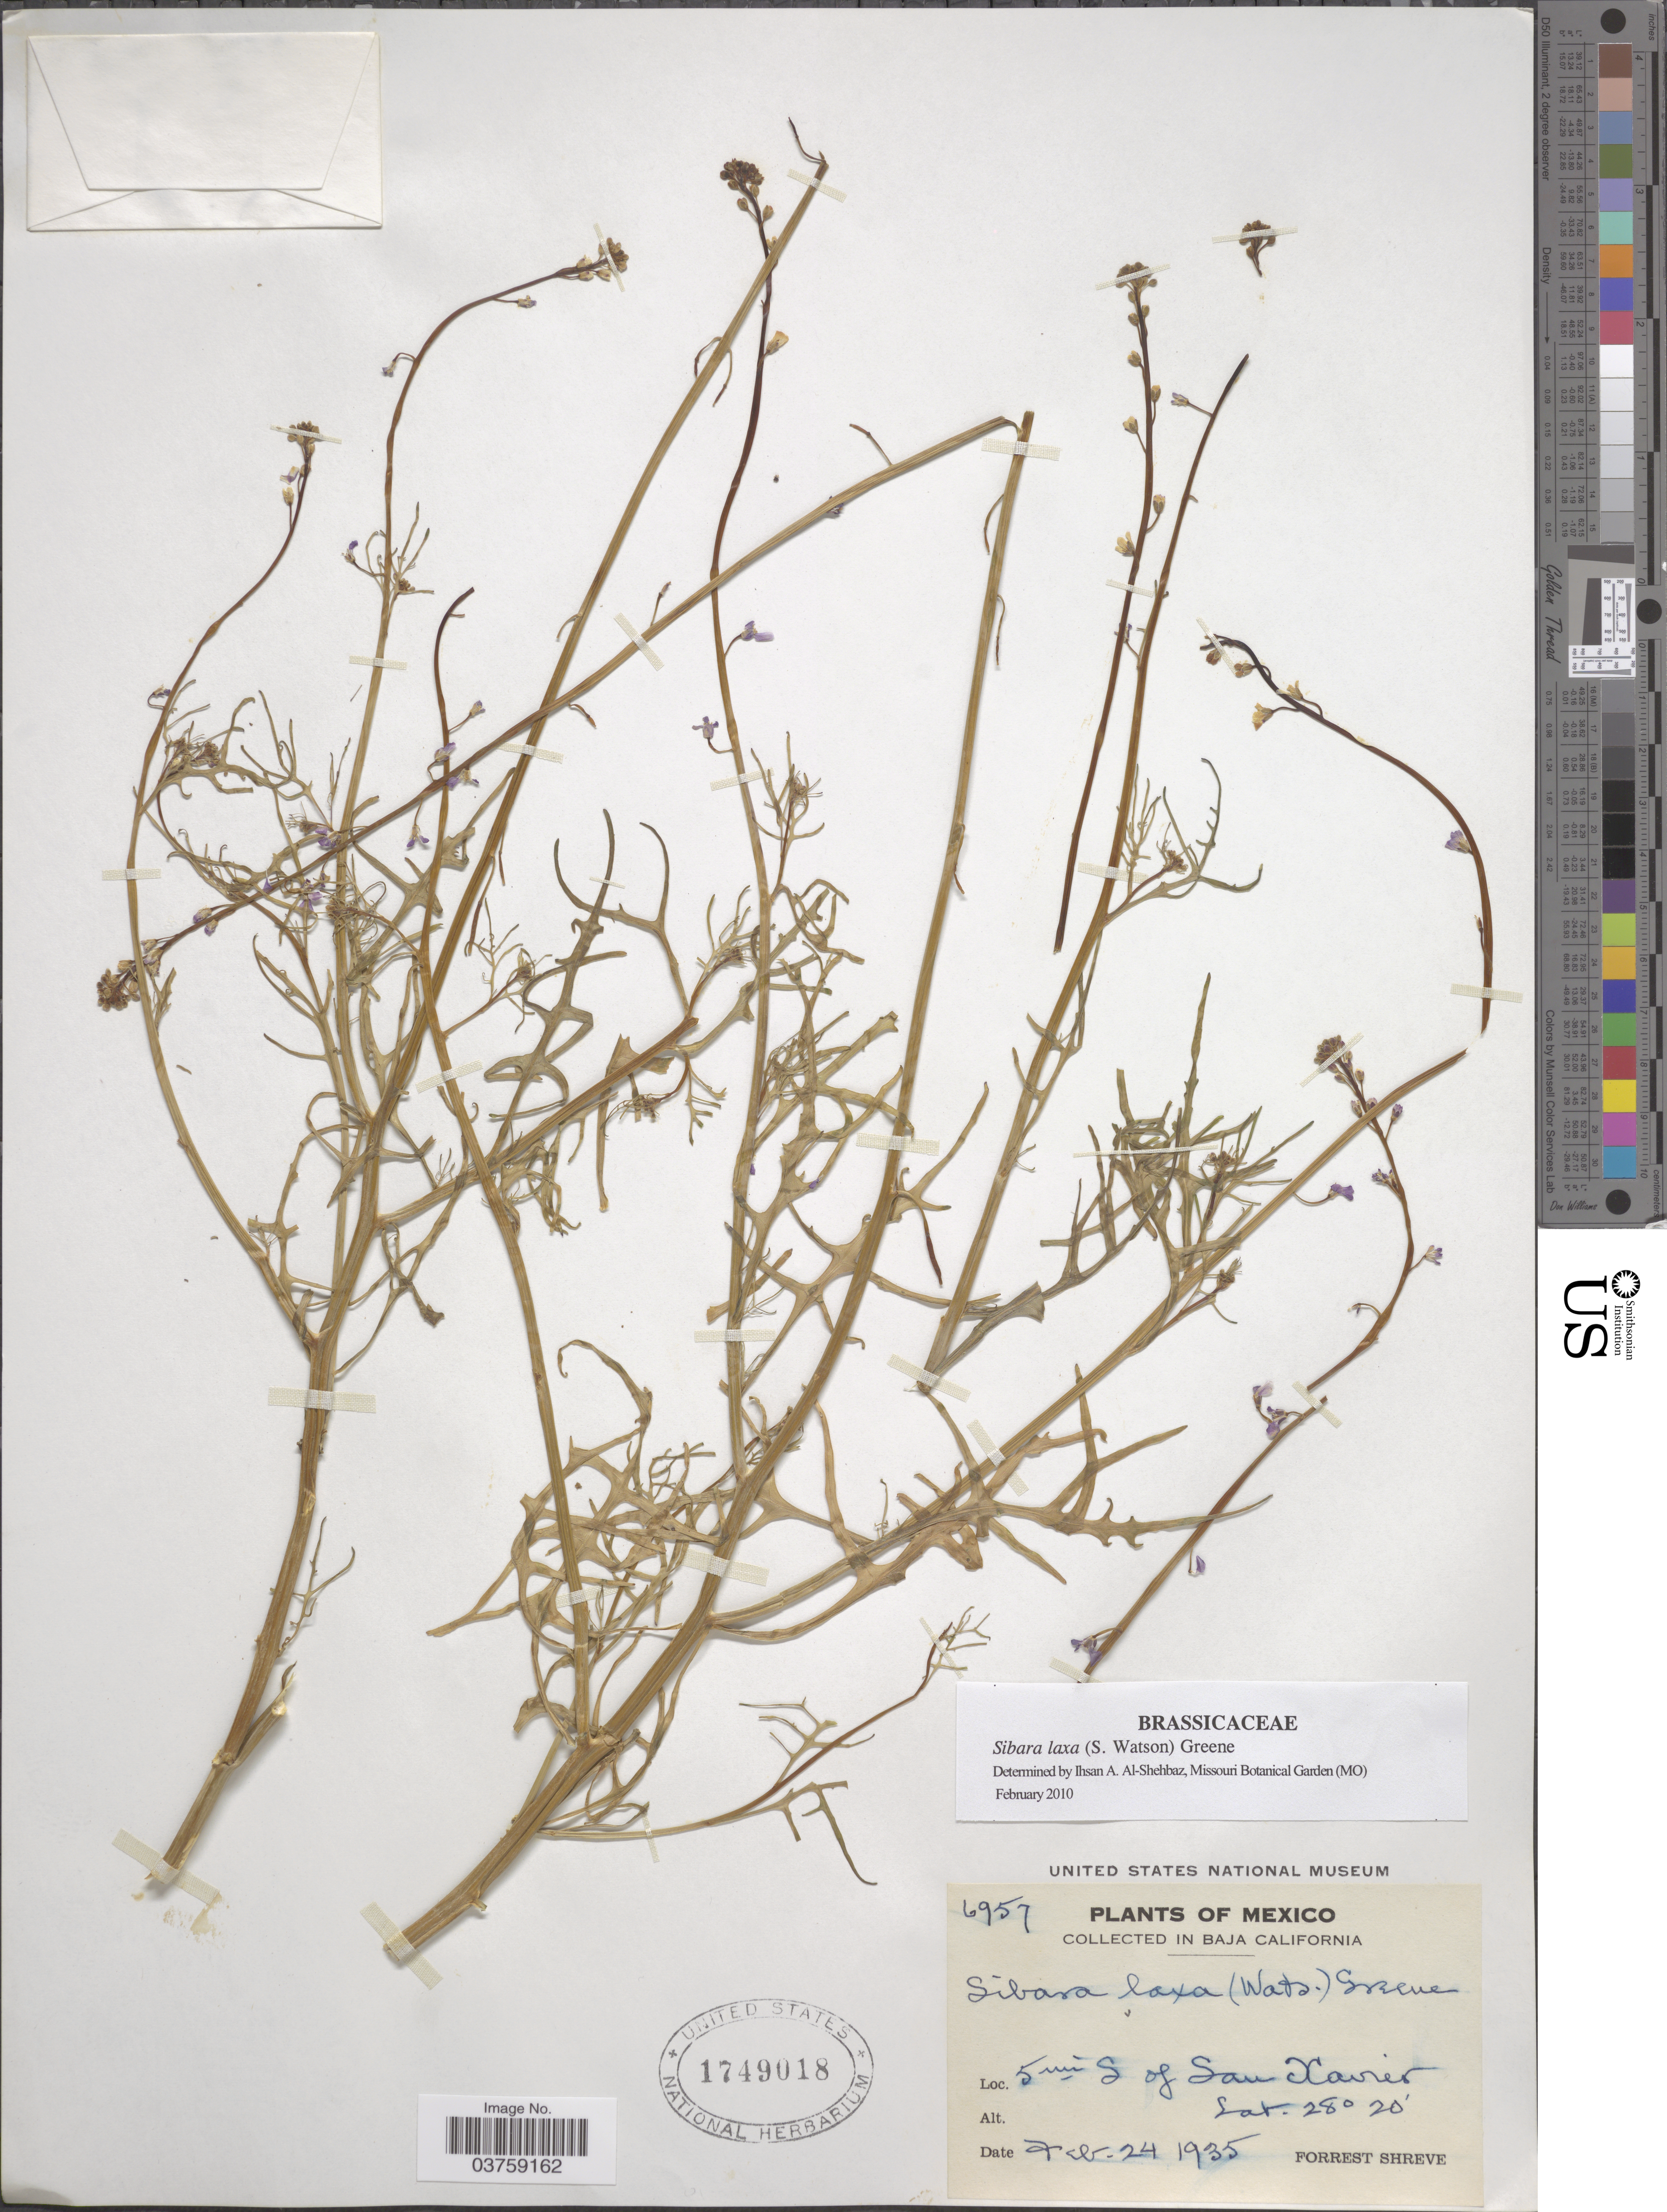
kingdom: Plantae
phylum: Tracheophyta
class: Magnoliopsida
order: Brassicales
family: Brassicaceae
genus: Sibara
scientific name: Sibara laxa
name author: (S. Watson) Greene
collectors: F. Shreve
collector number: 6957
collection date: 1935-02-24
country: Mexico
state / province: Baja California Sur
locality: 5 mi S of San Xavier.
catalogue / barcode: US 1749018